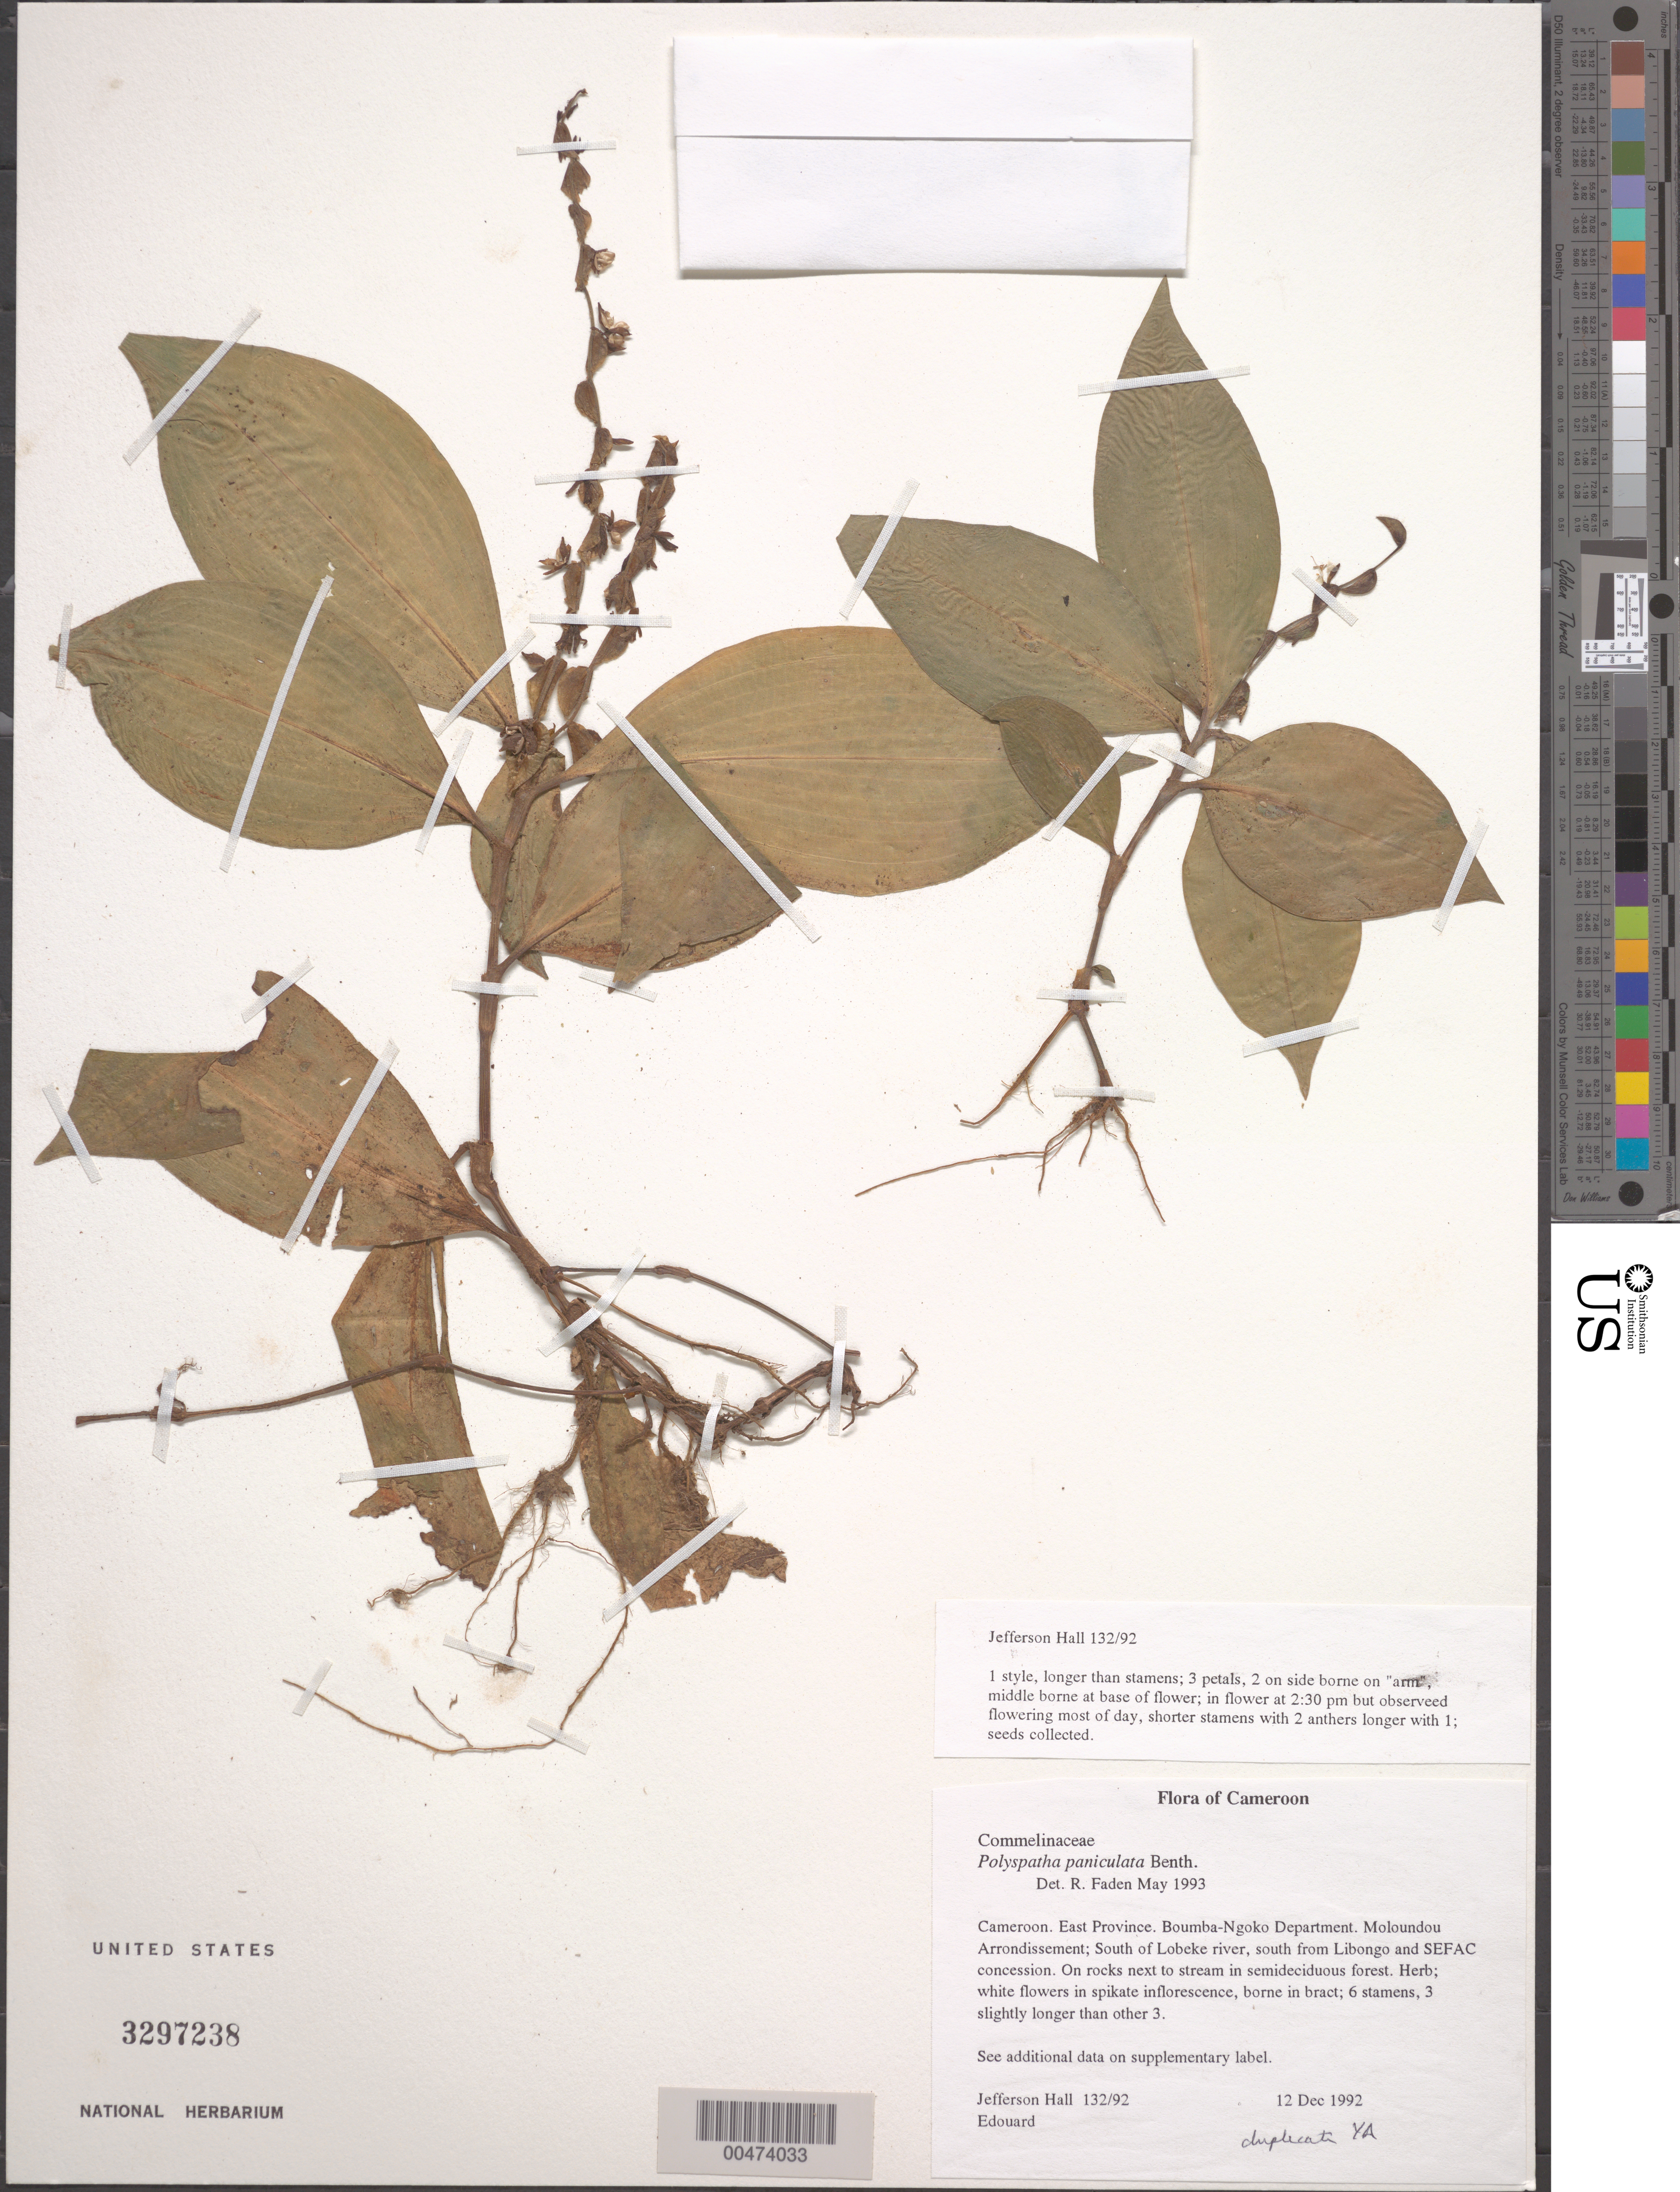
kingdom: Plantae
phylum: Tracheophyta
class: Liliopsida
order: Commelinales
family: Commelinaceae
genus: Polyspatha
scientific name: Polyspatha paniculata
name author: Benth.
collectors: J. Hall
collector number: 132/92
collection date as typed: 12 Dec 1992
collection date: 1992-12-12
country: Cameroon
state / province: Est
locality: Boumba-ngoko, moloundou arrondissement, lipondji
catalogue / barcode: US 3297238